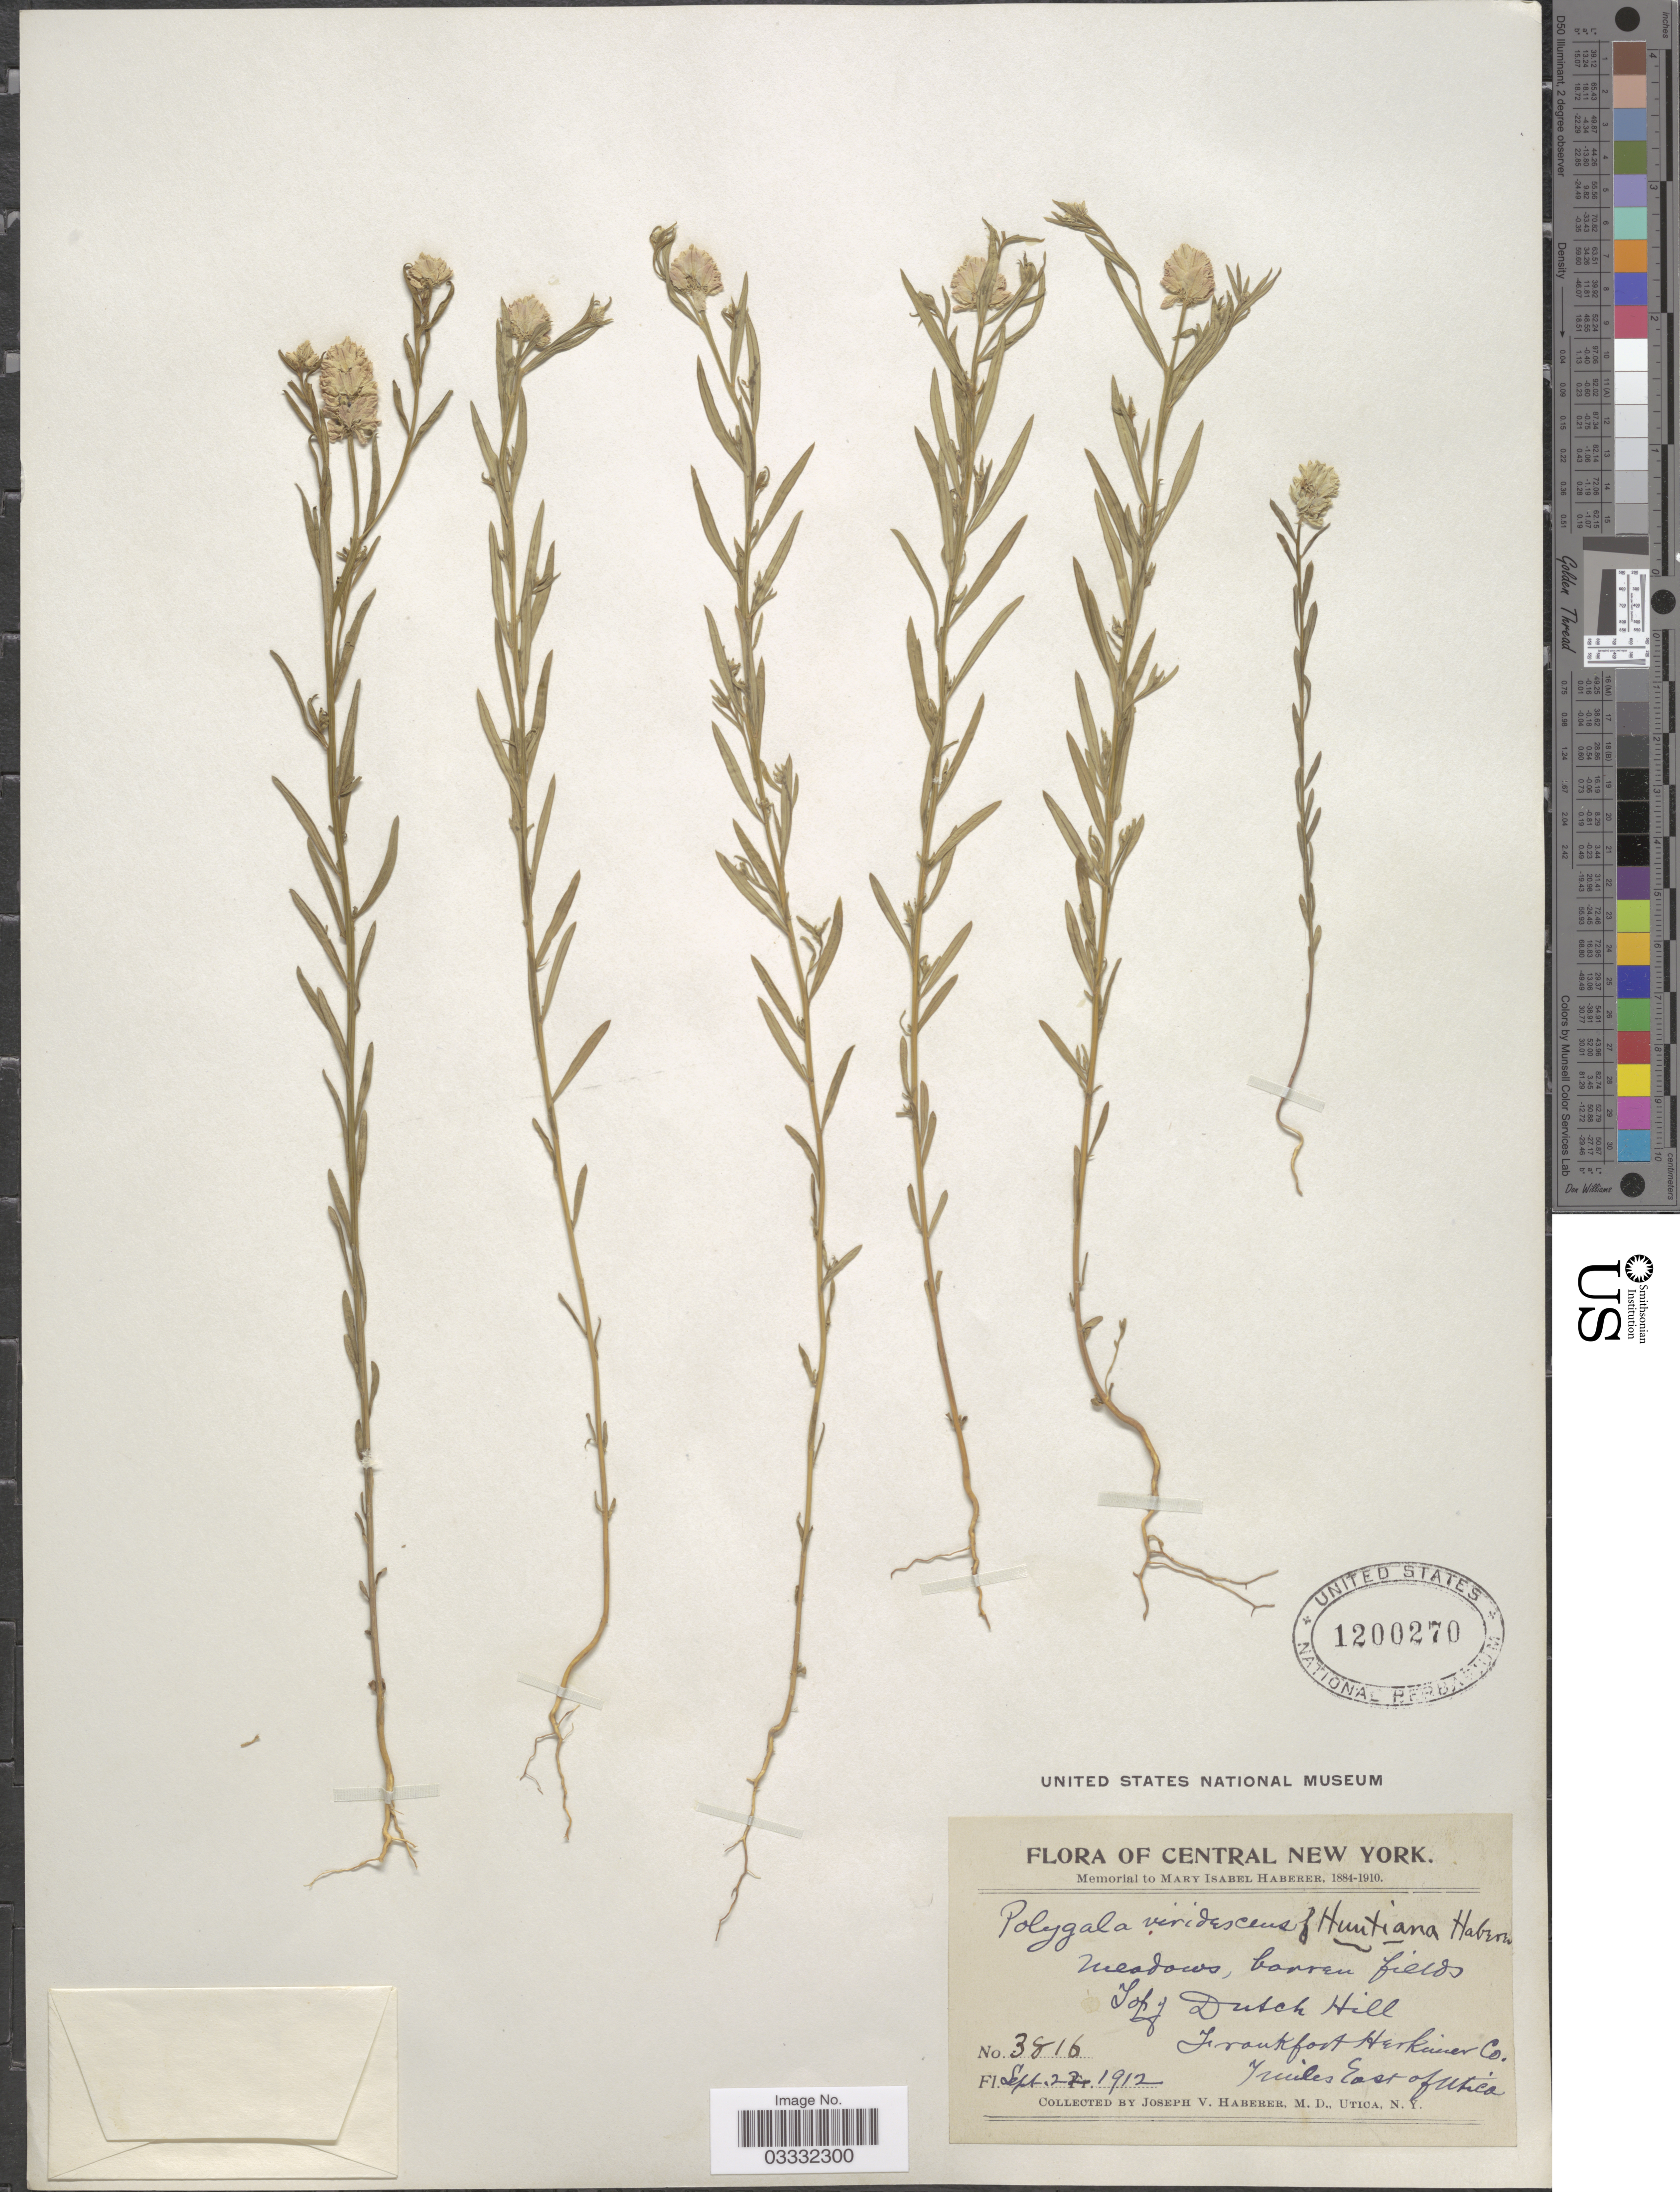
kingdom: Plantae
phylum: Tracheophyta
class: Magnoliopsida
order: Fabales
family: Polygalaceae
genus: Polygala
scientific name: Polygala sanguinea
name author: L.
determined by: Strong, Mark T., (BOT), Smithsonian Institution - National Museum of Natural History (UNITED STATES)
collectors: J. V. Haberer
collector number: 3816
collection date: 1912-09-22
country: United States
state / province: New York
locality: Central New York. Top of Dutch Hill. Frankfort Herkimer Co. 7 miles East of Uthica.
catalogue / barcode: US 1200270